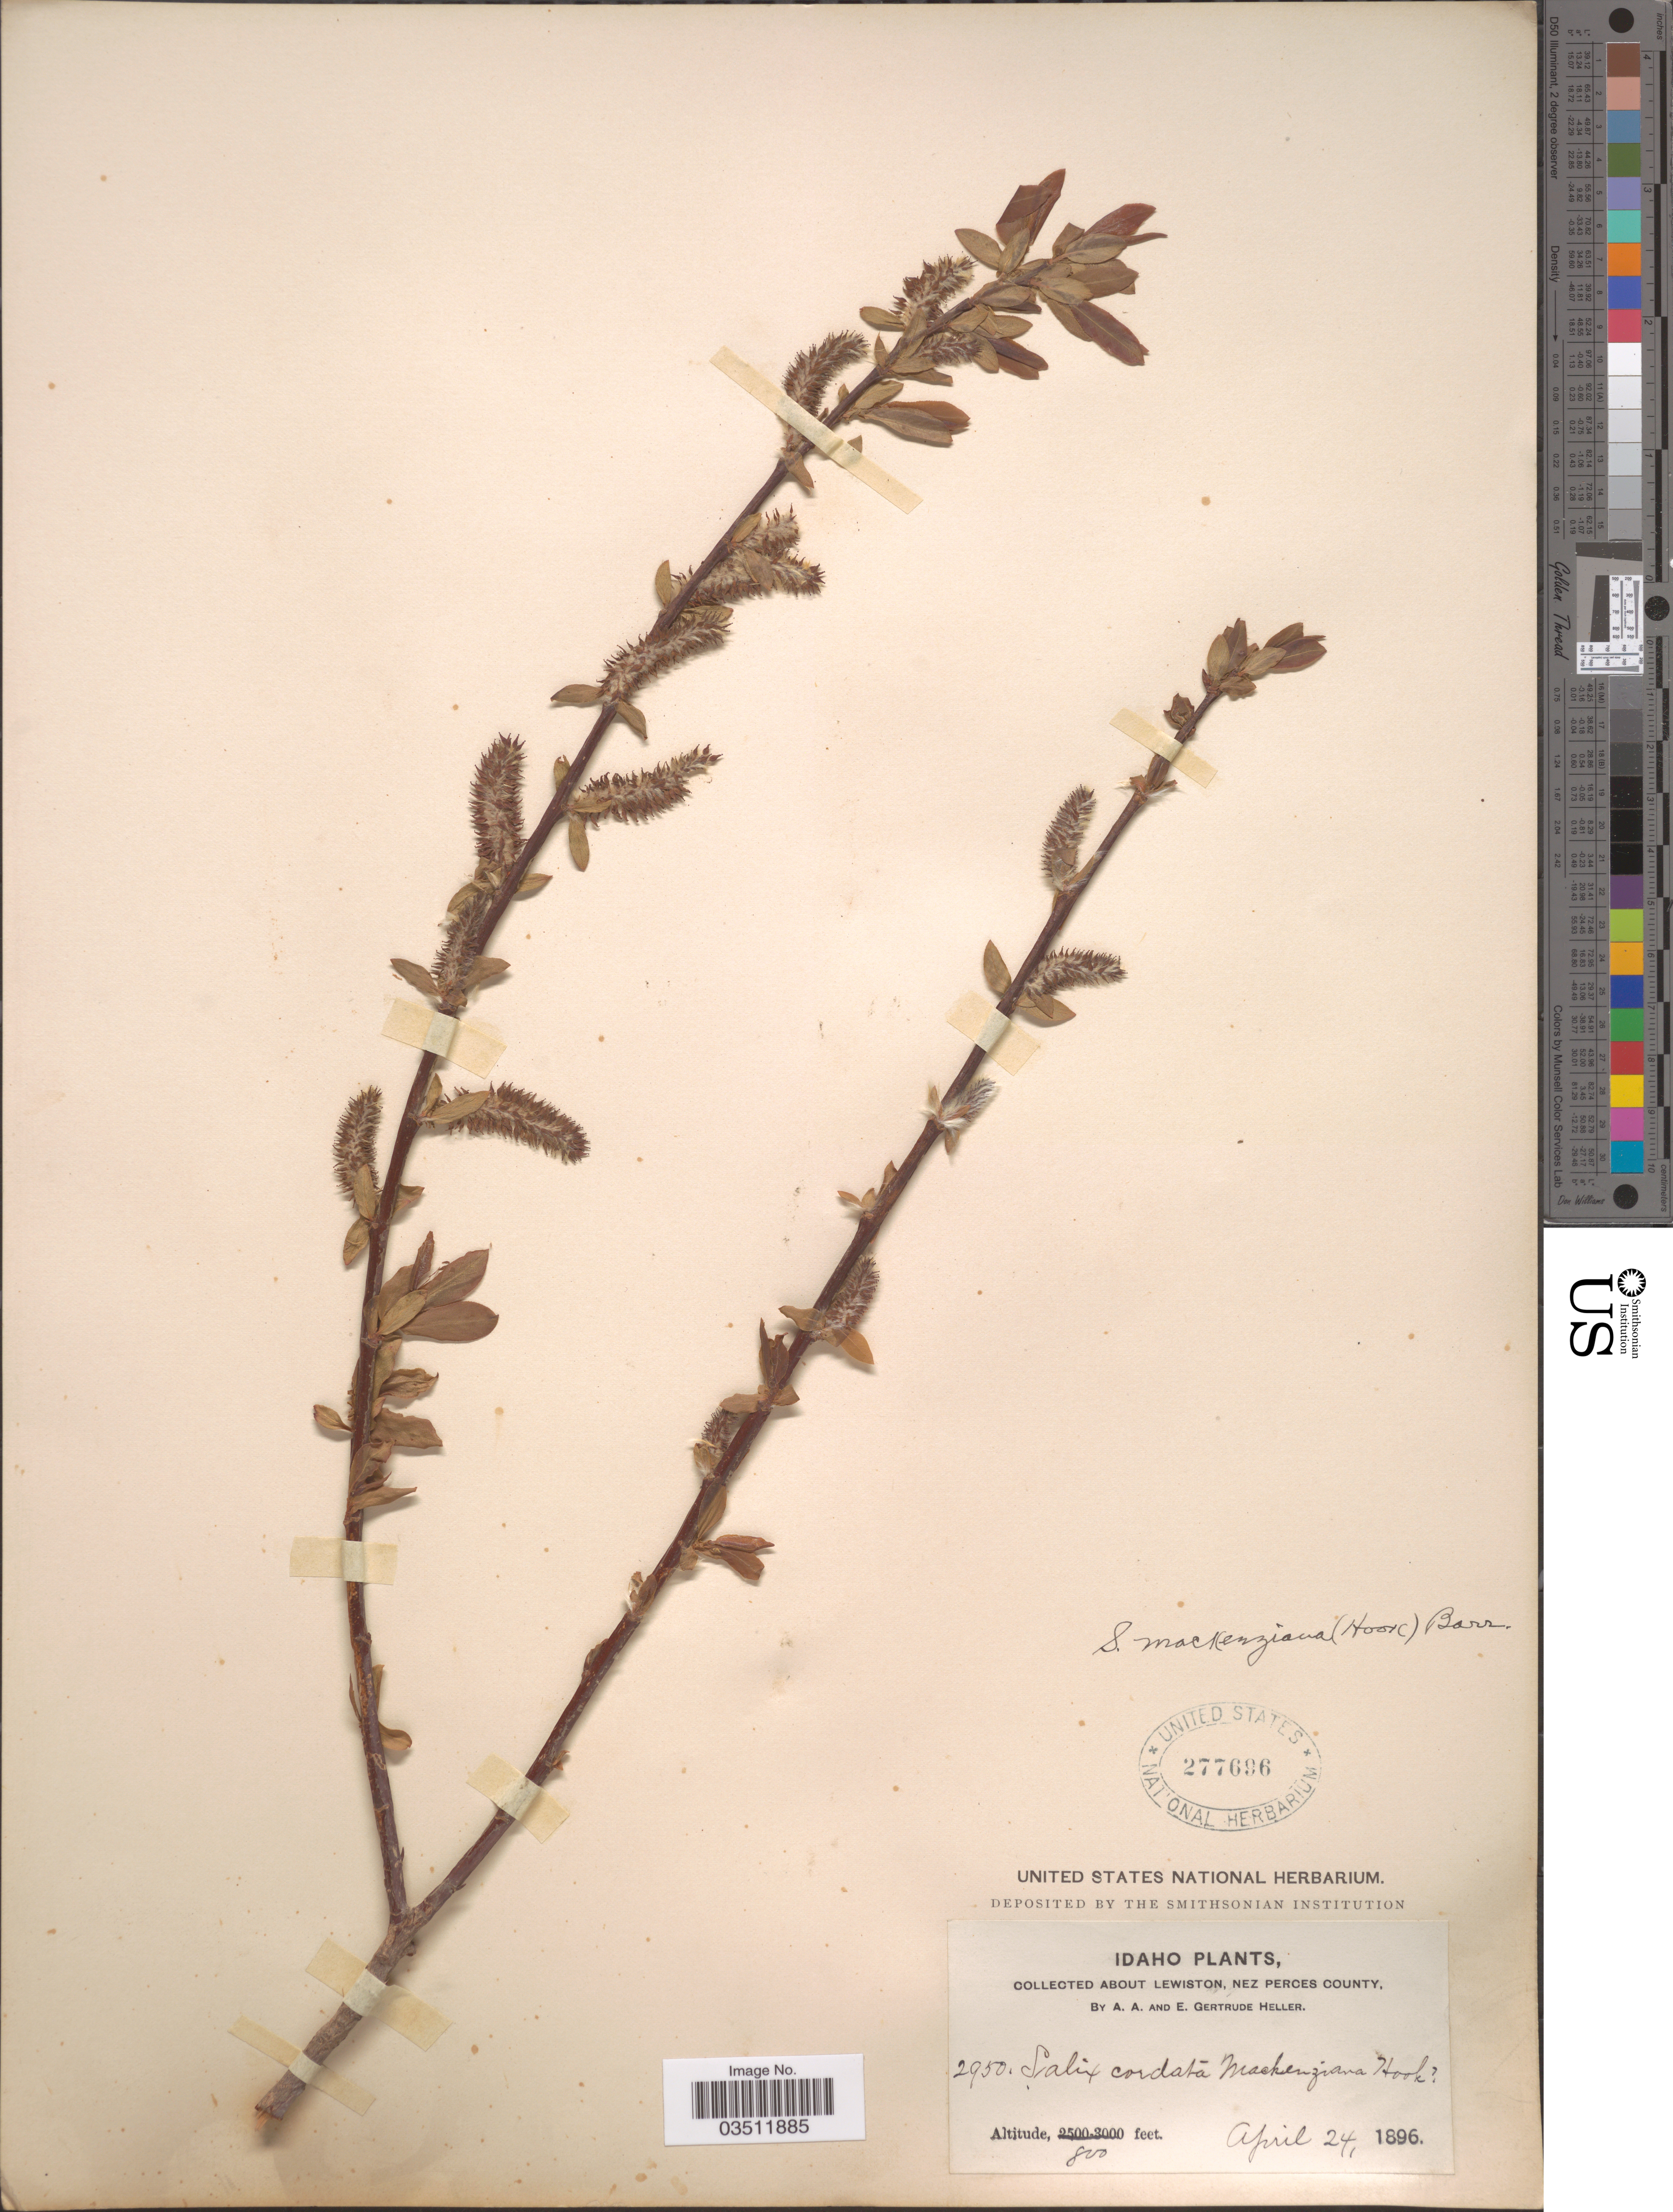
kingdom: Plantae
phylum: Tracheophyta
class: Magnoliopsida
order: Malpighiales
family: Salicaceae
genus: Salix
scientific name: Salix mackenziana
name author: (Hook.) Barratt ex Hook.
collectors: A. A. Heller & E. G. Heller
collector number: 2950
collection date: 1896-04-24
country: United States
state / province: Idaho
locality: About Lewiston, Nez Perces County.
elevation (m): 244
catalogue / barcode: US 277696